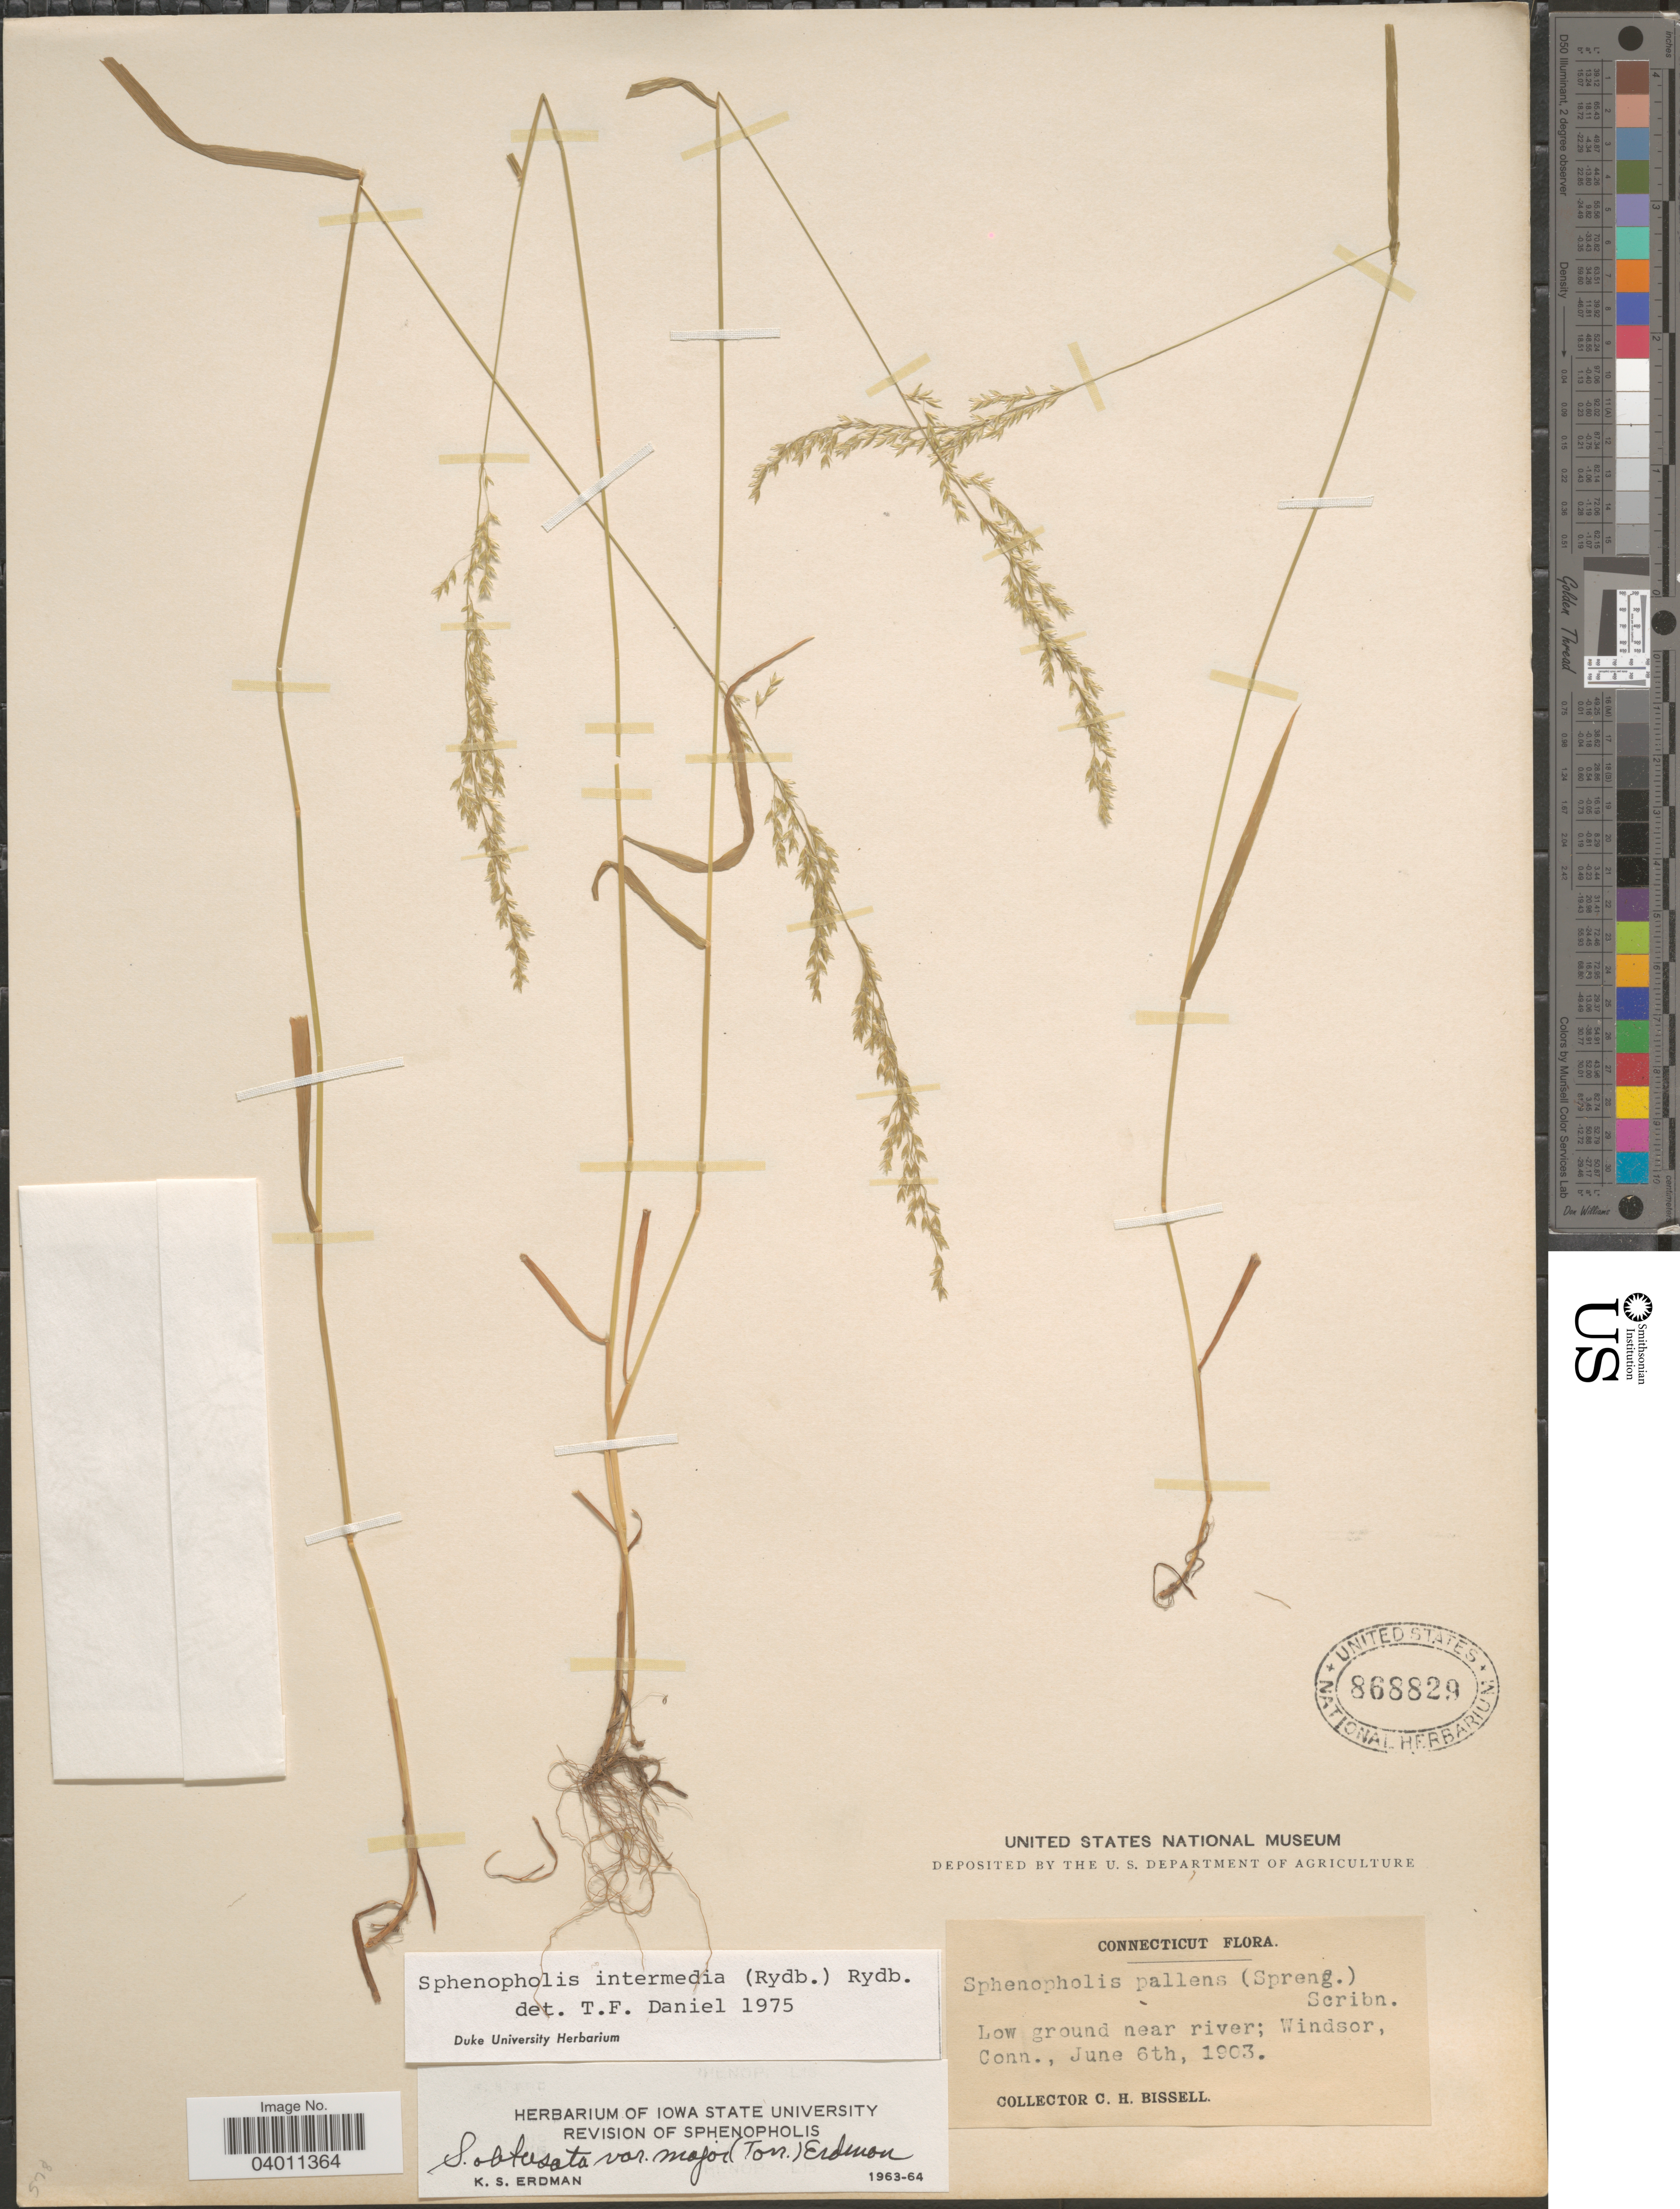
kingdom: Plantae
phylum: Tracheophyta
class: Liliopsida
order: Poales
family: Poaceae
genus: Sphenopholis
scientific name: Sphenopholis intermedia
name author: (Rydb.) Rydb.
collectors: C. Bissell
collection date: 1903-06-06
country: United States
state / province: Connecticut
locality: Low ground near river; Windsor.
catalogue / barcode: US 868829